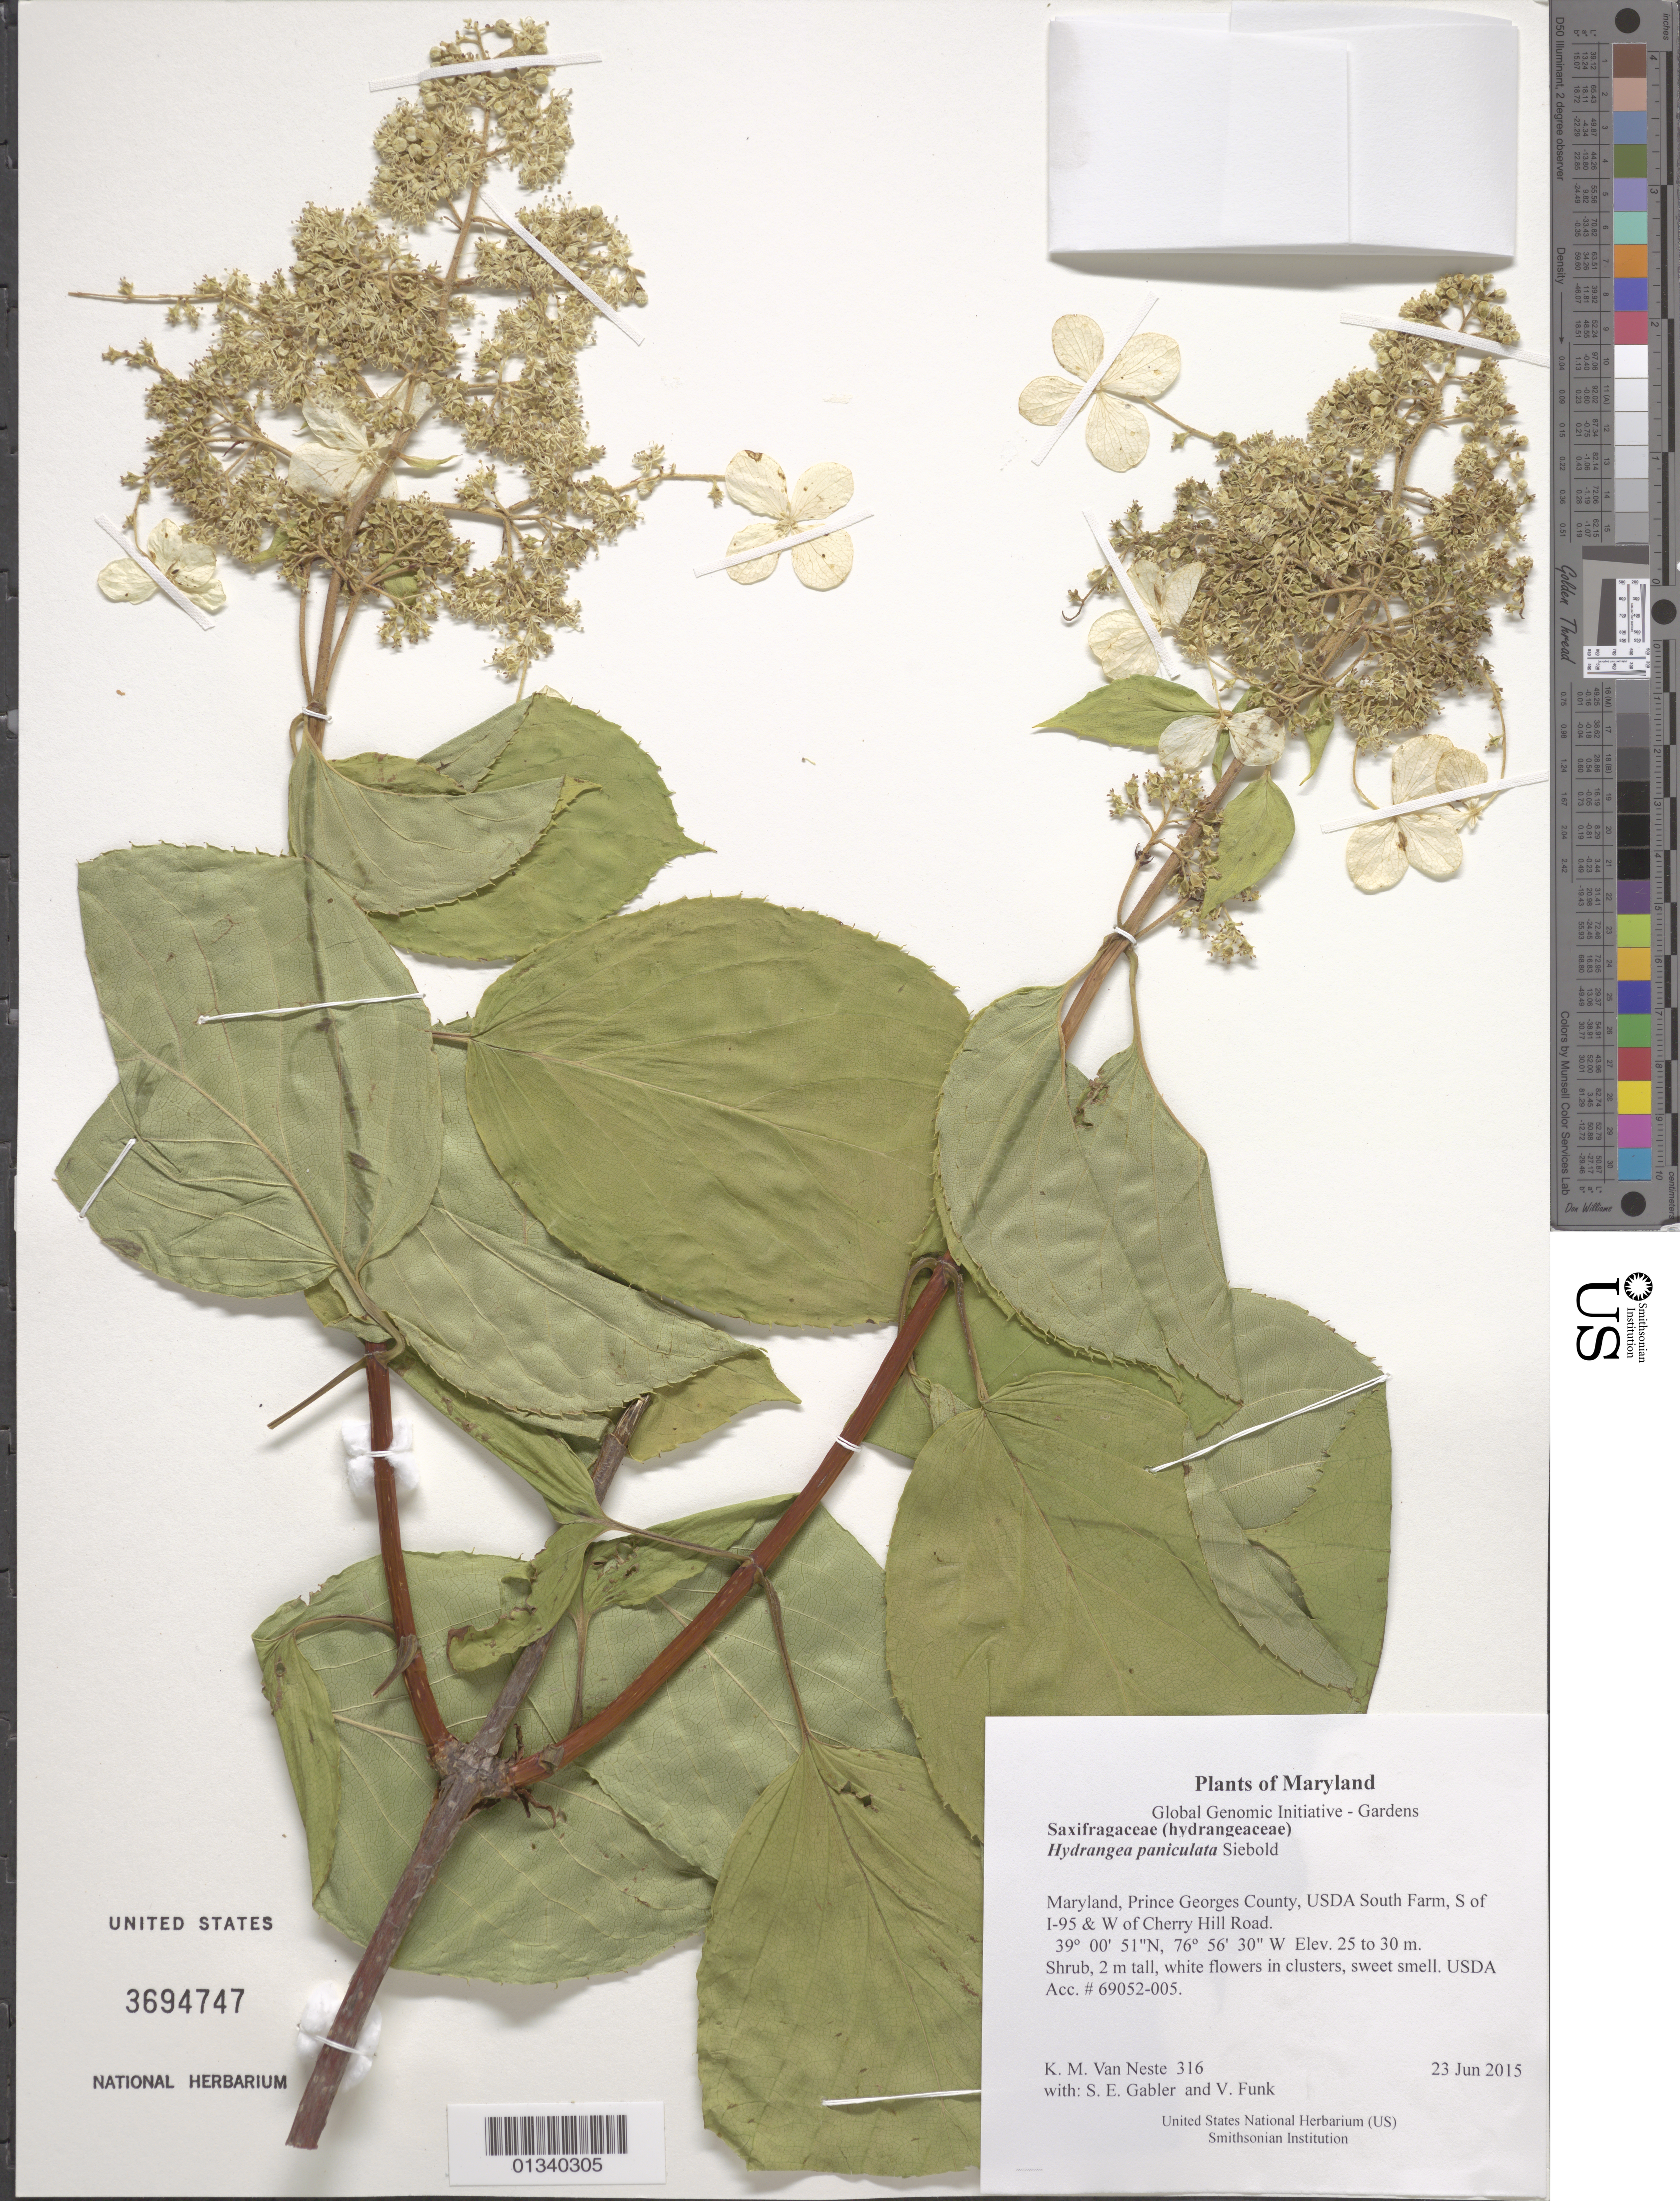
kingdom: Plantae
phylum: Tracheophyta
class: Magnoliopsida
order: Cornales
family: Hydrangeaceae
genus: Hydrangea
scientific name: Hydrangea paniculata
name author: Siebold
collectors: K. M. Van Neste, S. E. Gabler & V. Funk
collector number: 316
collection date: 2015-06-23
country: United States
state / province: Maryland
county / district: Prince George's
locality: USDA South Farm, S of I-95 & W of Cherry Hill Road.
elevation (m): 25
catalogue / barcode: US 3694747